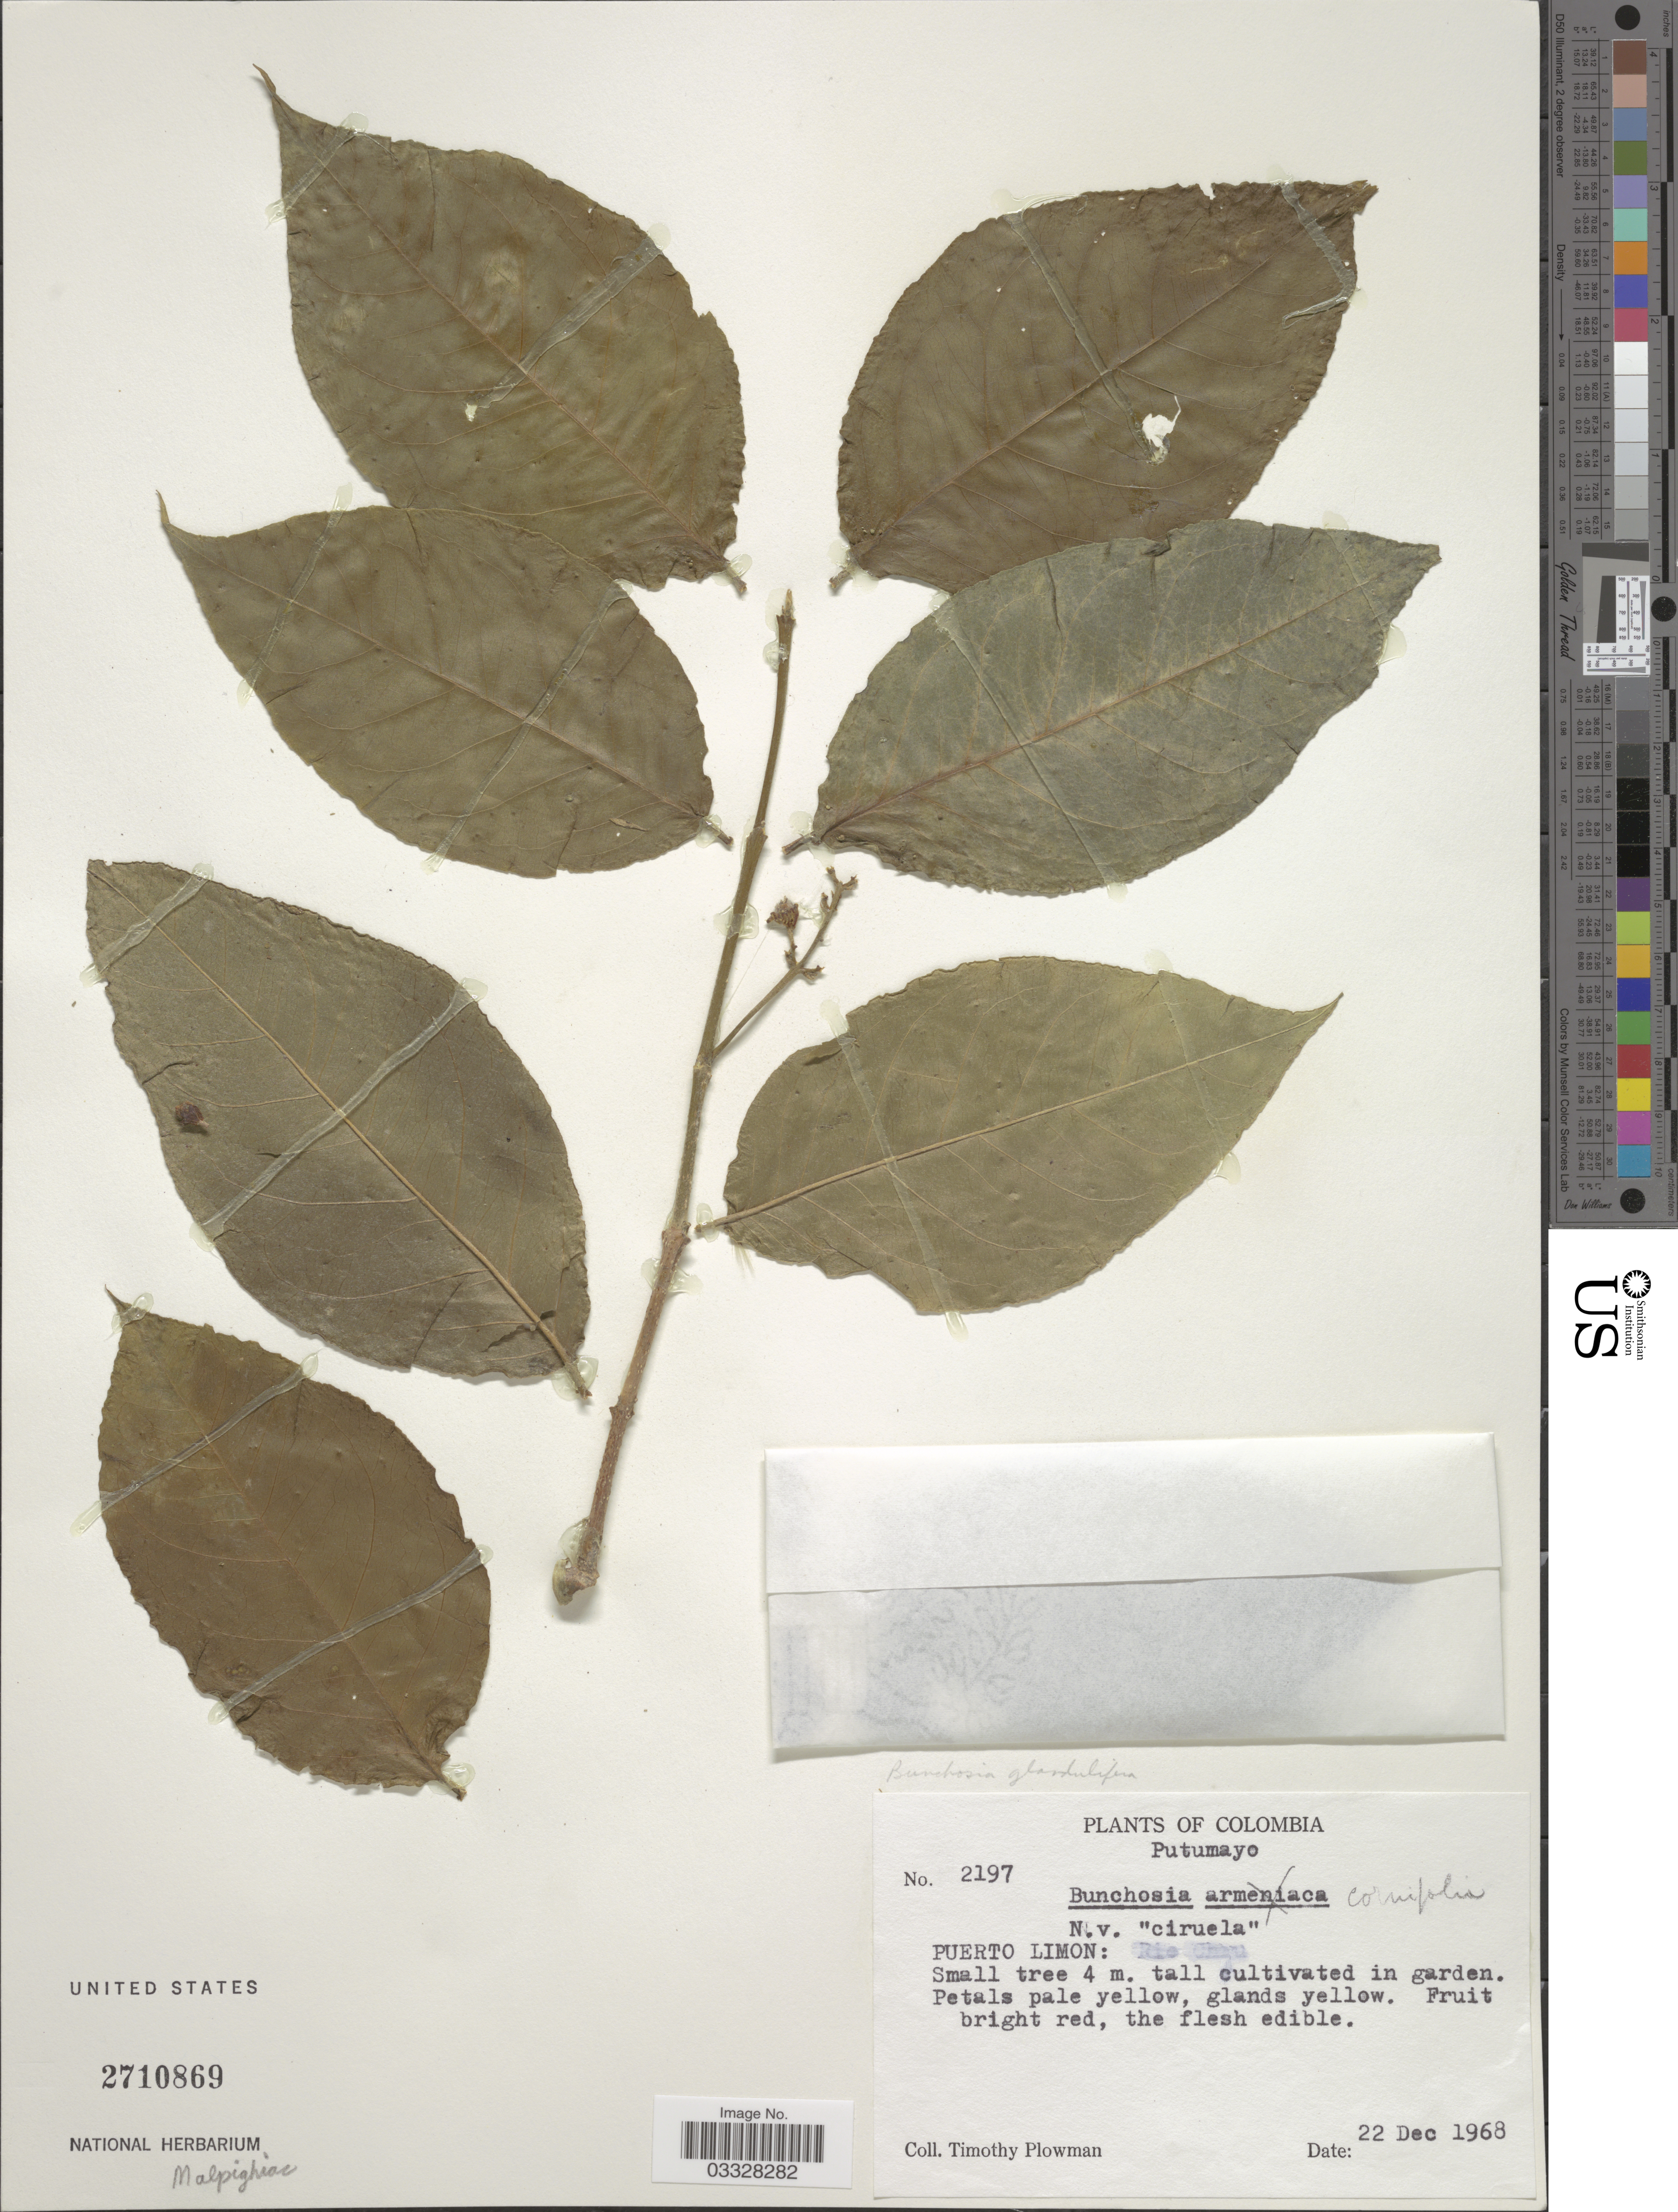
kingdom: Plantae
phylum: Tracheophyta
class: Magnoliopsida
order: Malpighiales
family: Malpighiaceae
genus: Bunchosia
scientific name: Bunchosia glandulifera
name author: (Jacq.) Kunth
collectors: T. Plowman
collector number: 2197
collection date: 1968-12-22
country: Colombia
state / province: Putumayo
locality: Puerto Limon.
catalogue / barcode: US 2710869